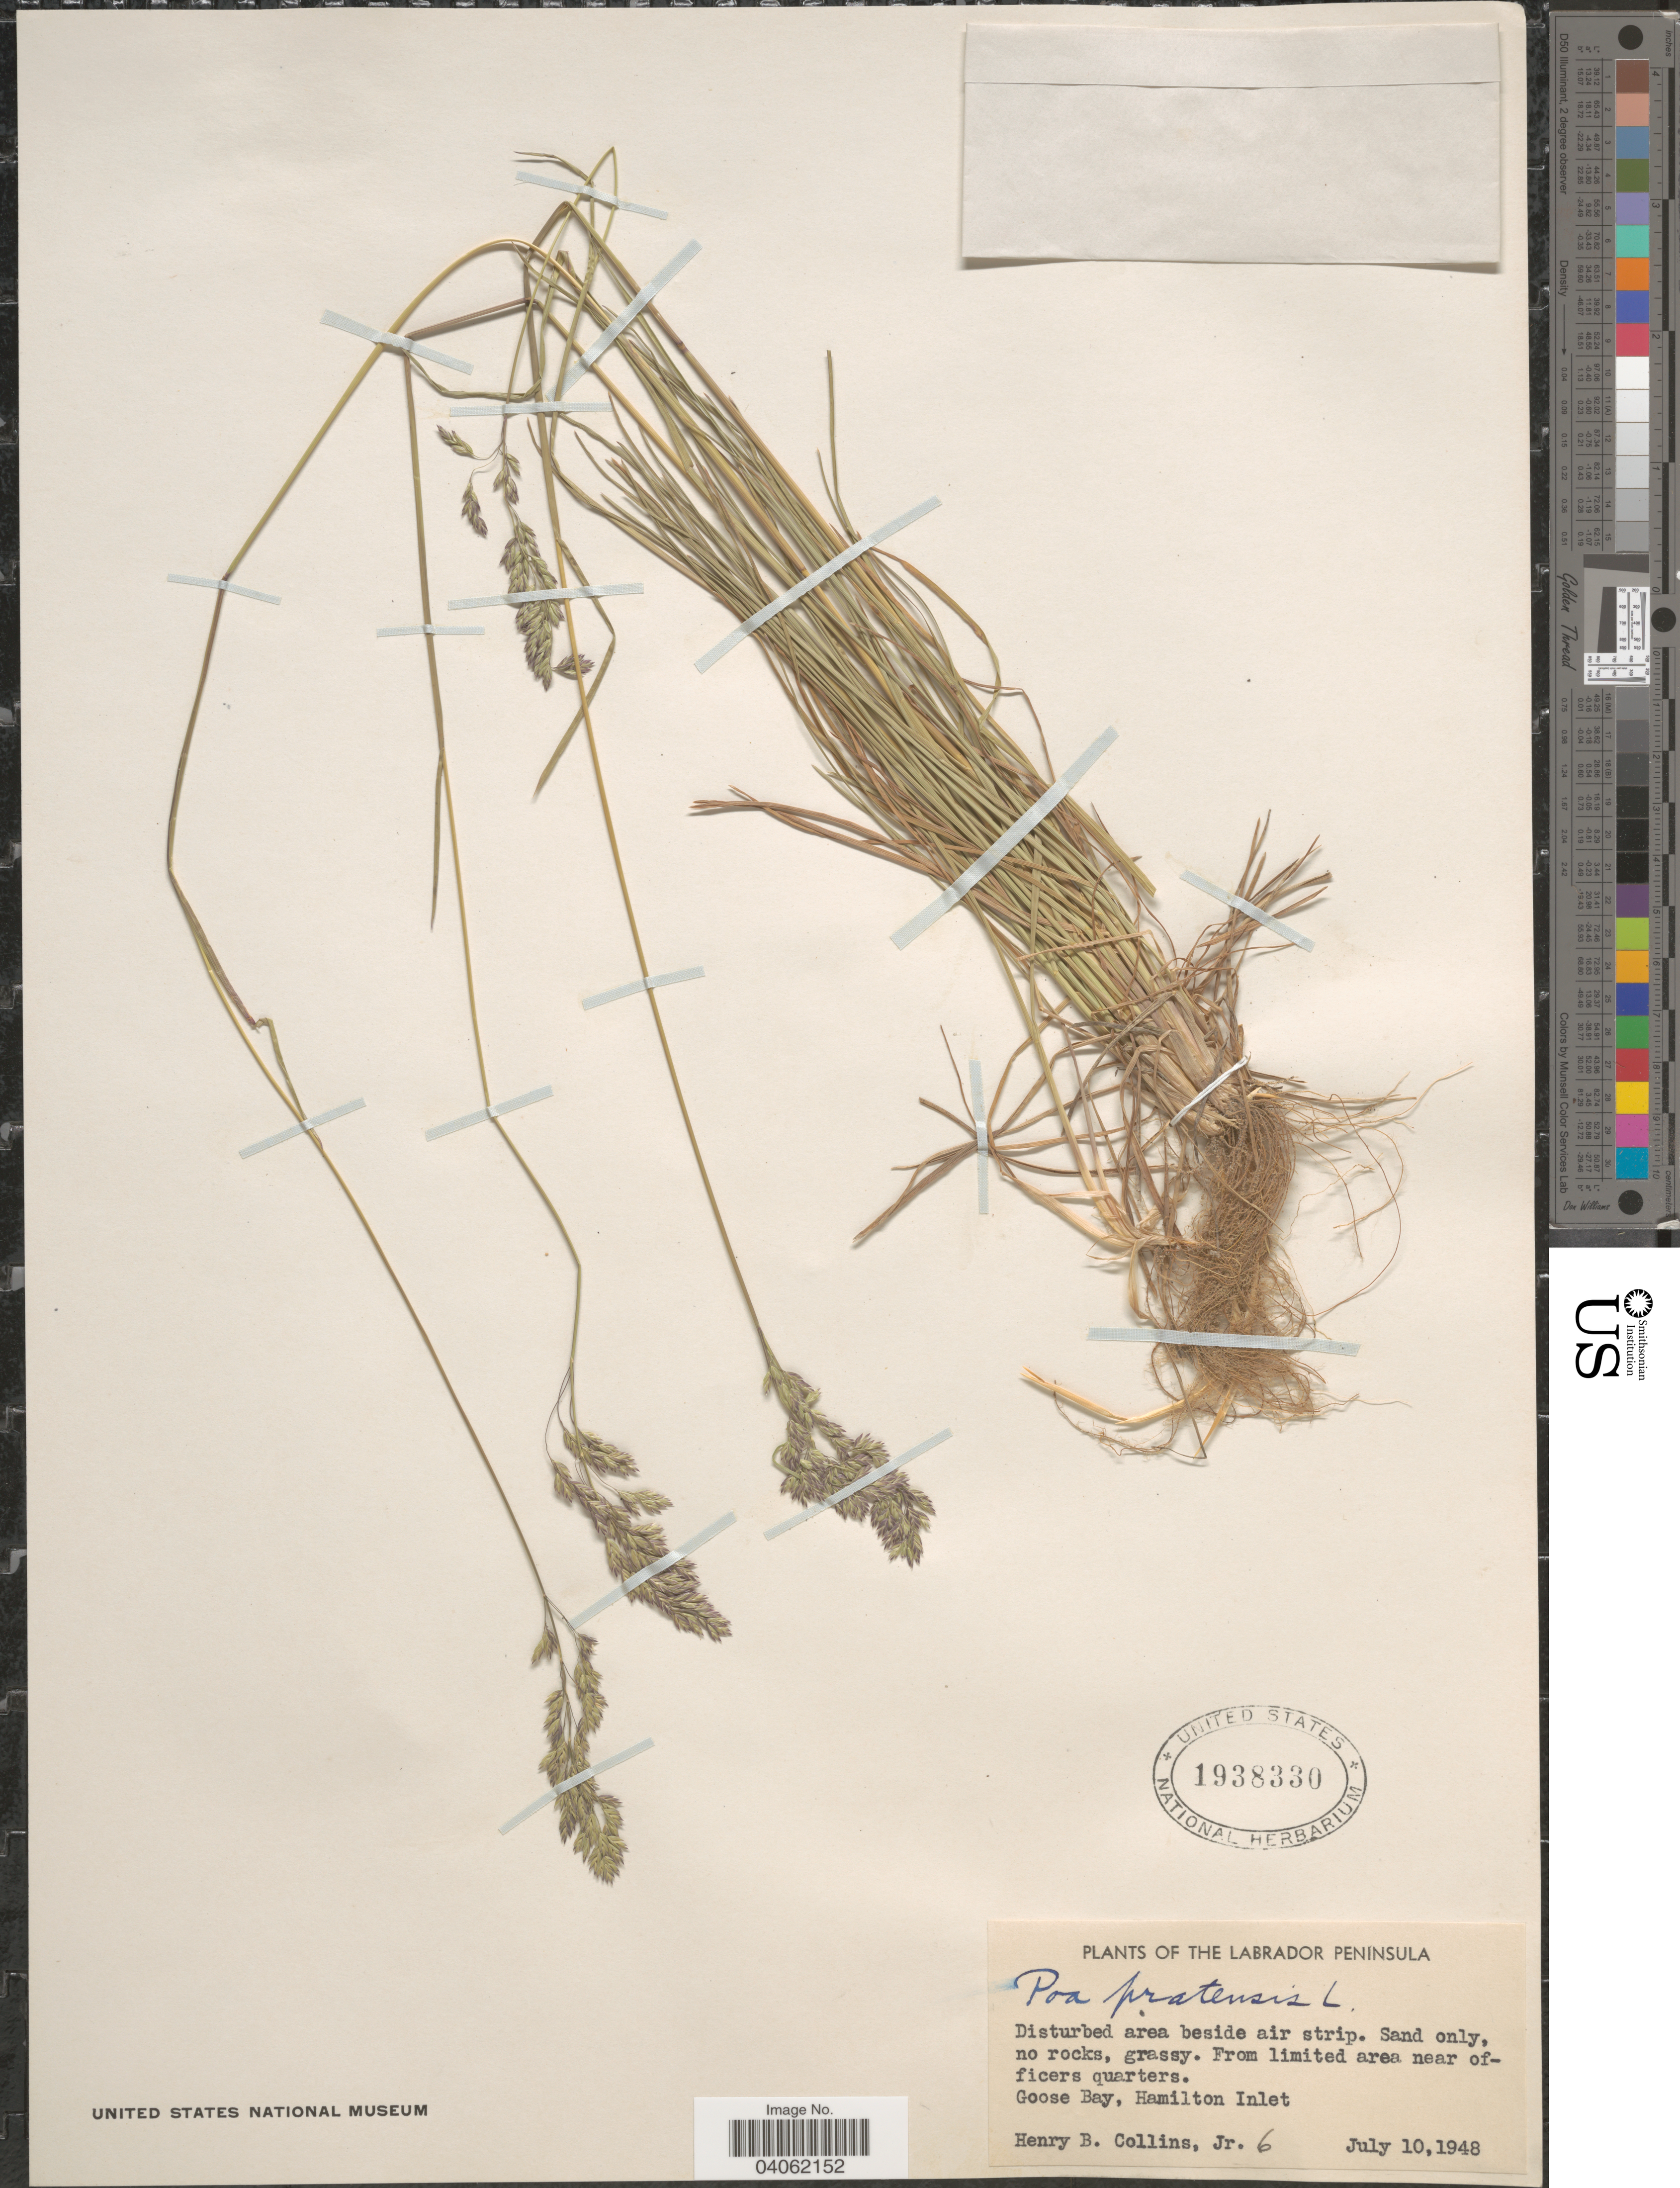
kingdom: Plantae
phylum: Tracheophyta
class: Liliopsida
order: Poales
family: Poaceae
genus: Poa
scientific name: Poa pratensis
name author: L.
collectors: H. Collins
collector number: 6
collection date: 1948-07-10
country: Canada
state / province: Newfoundland and Labrador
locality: The Labrador Peninsula. Disturbed area beside air strip. From limited area near officers quarters. Goose Bay, Hamilton Inlet.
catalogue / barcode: US 1938330